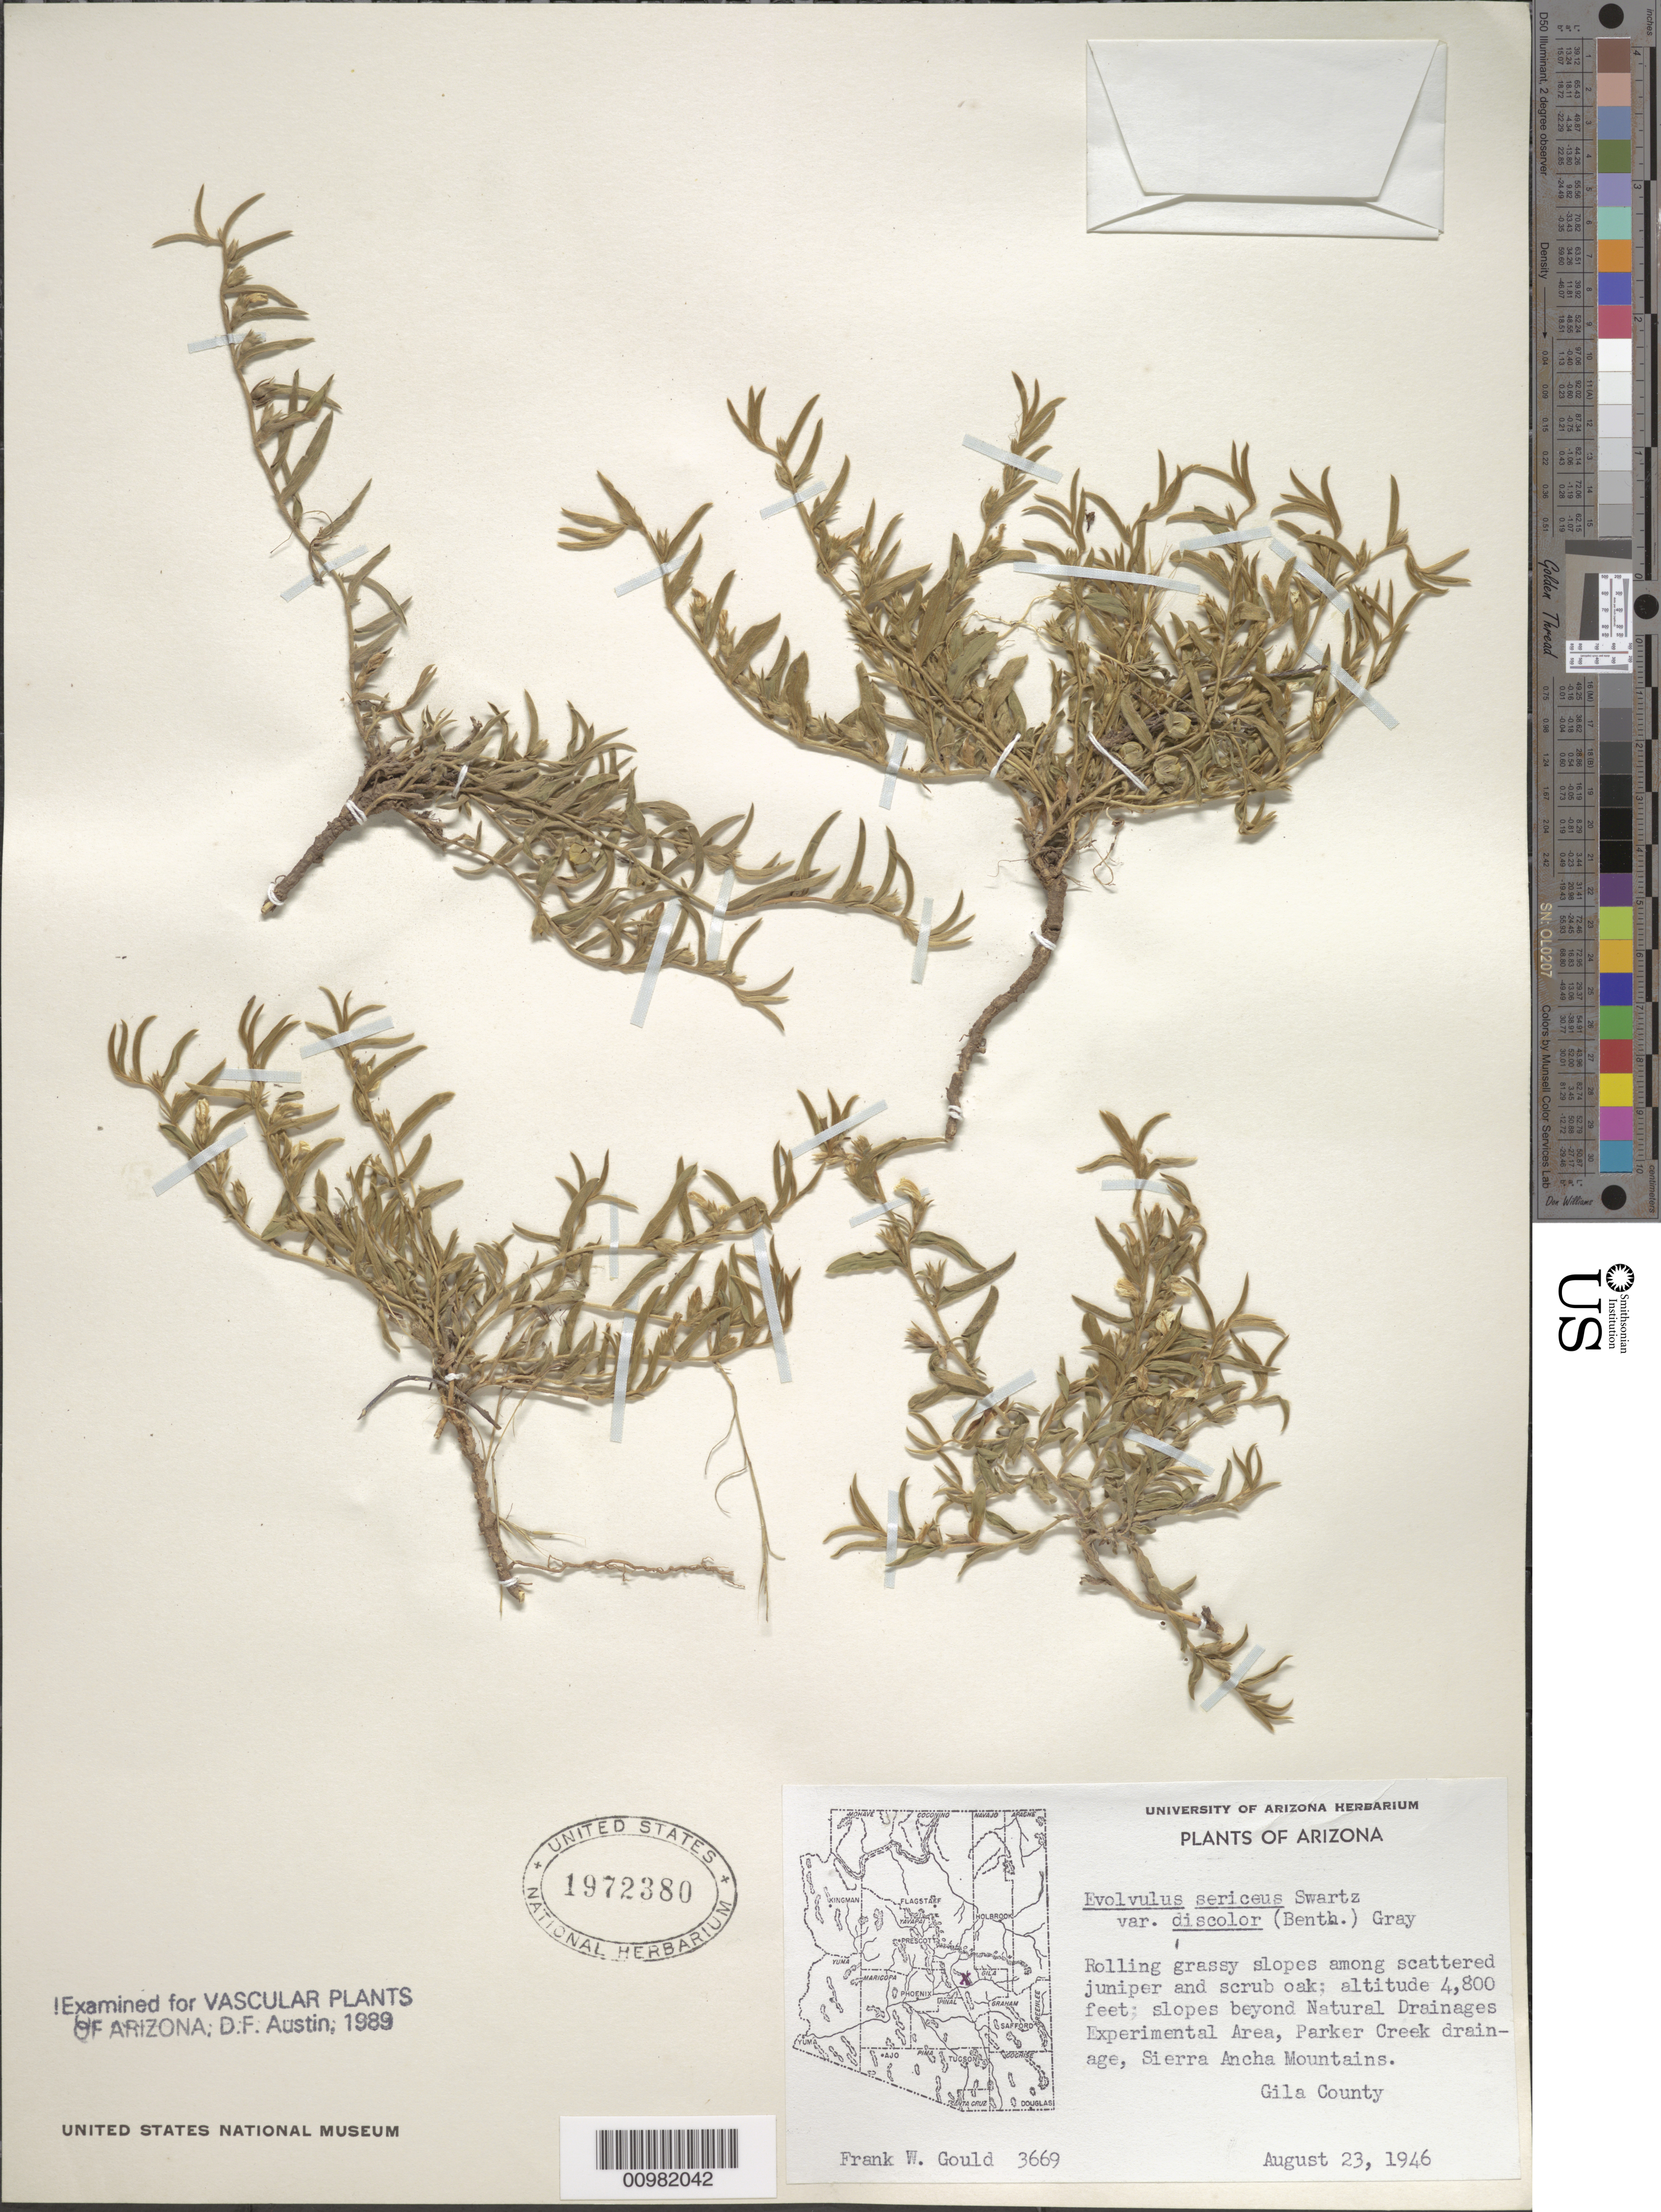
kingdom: Plantae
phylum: Tracheophyta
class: Magnoliopsida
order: Solanales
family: Convolvulaceae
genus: Evolvulus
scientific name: Evolvulus sericeus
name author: Sw.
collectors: F. W. Gould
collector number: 3669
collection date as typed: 23 Aug 1946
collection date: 1946-08-23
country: United States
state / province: Arizona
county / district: Gila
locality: slopes behind Natural Drainages Experimental Area; Parker Creek Drainage; Sierra Ancha Mts.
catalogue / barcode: US 1972380